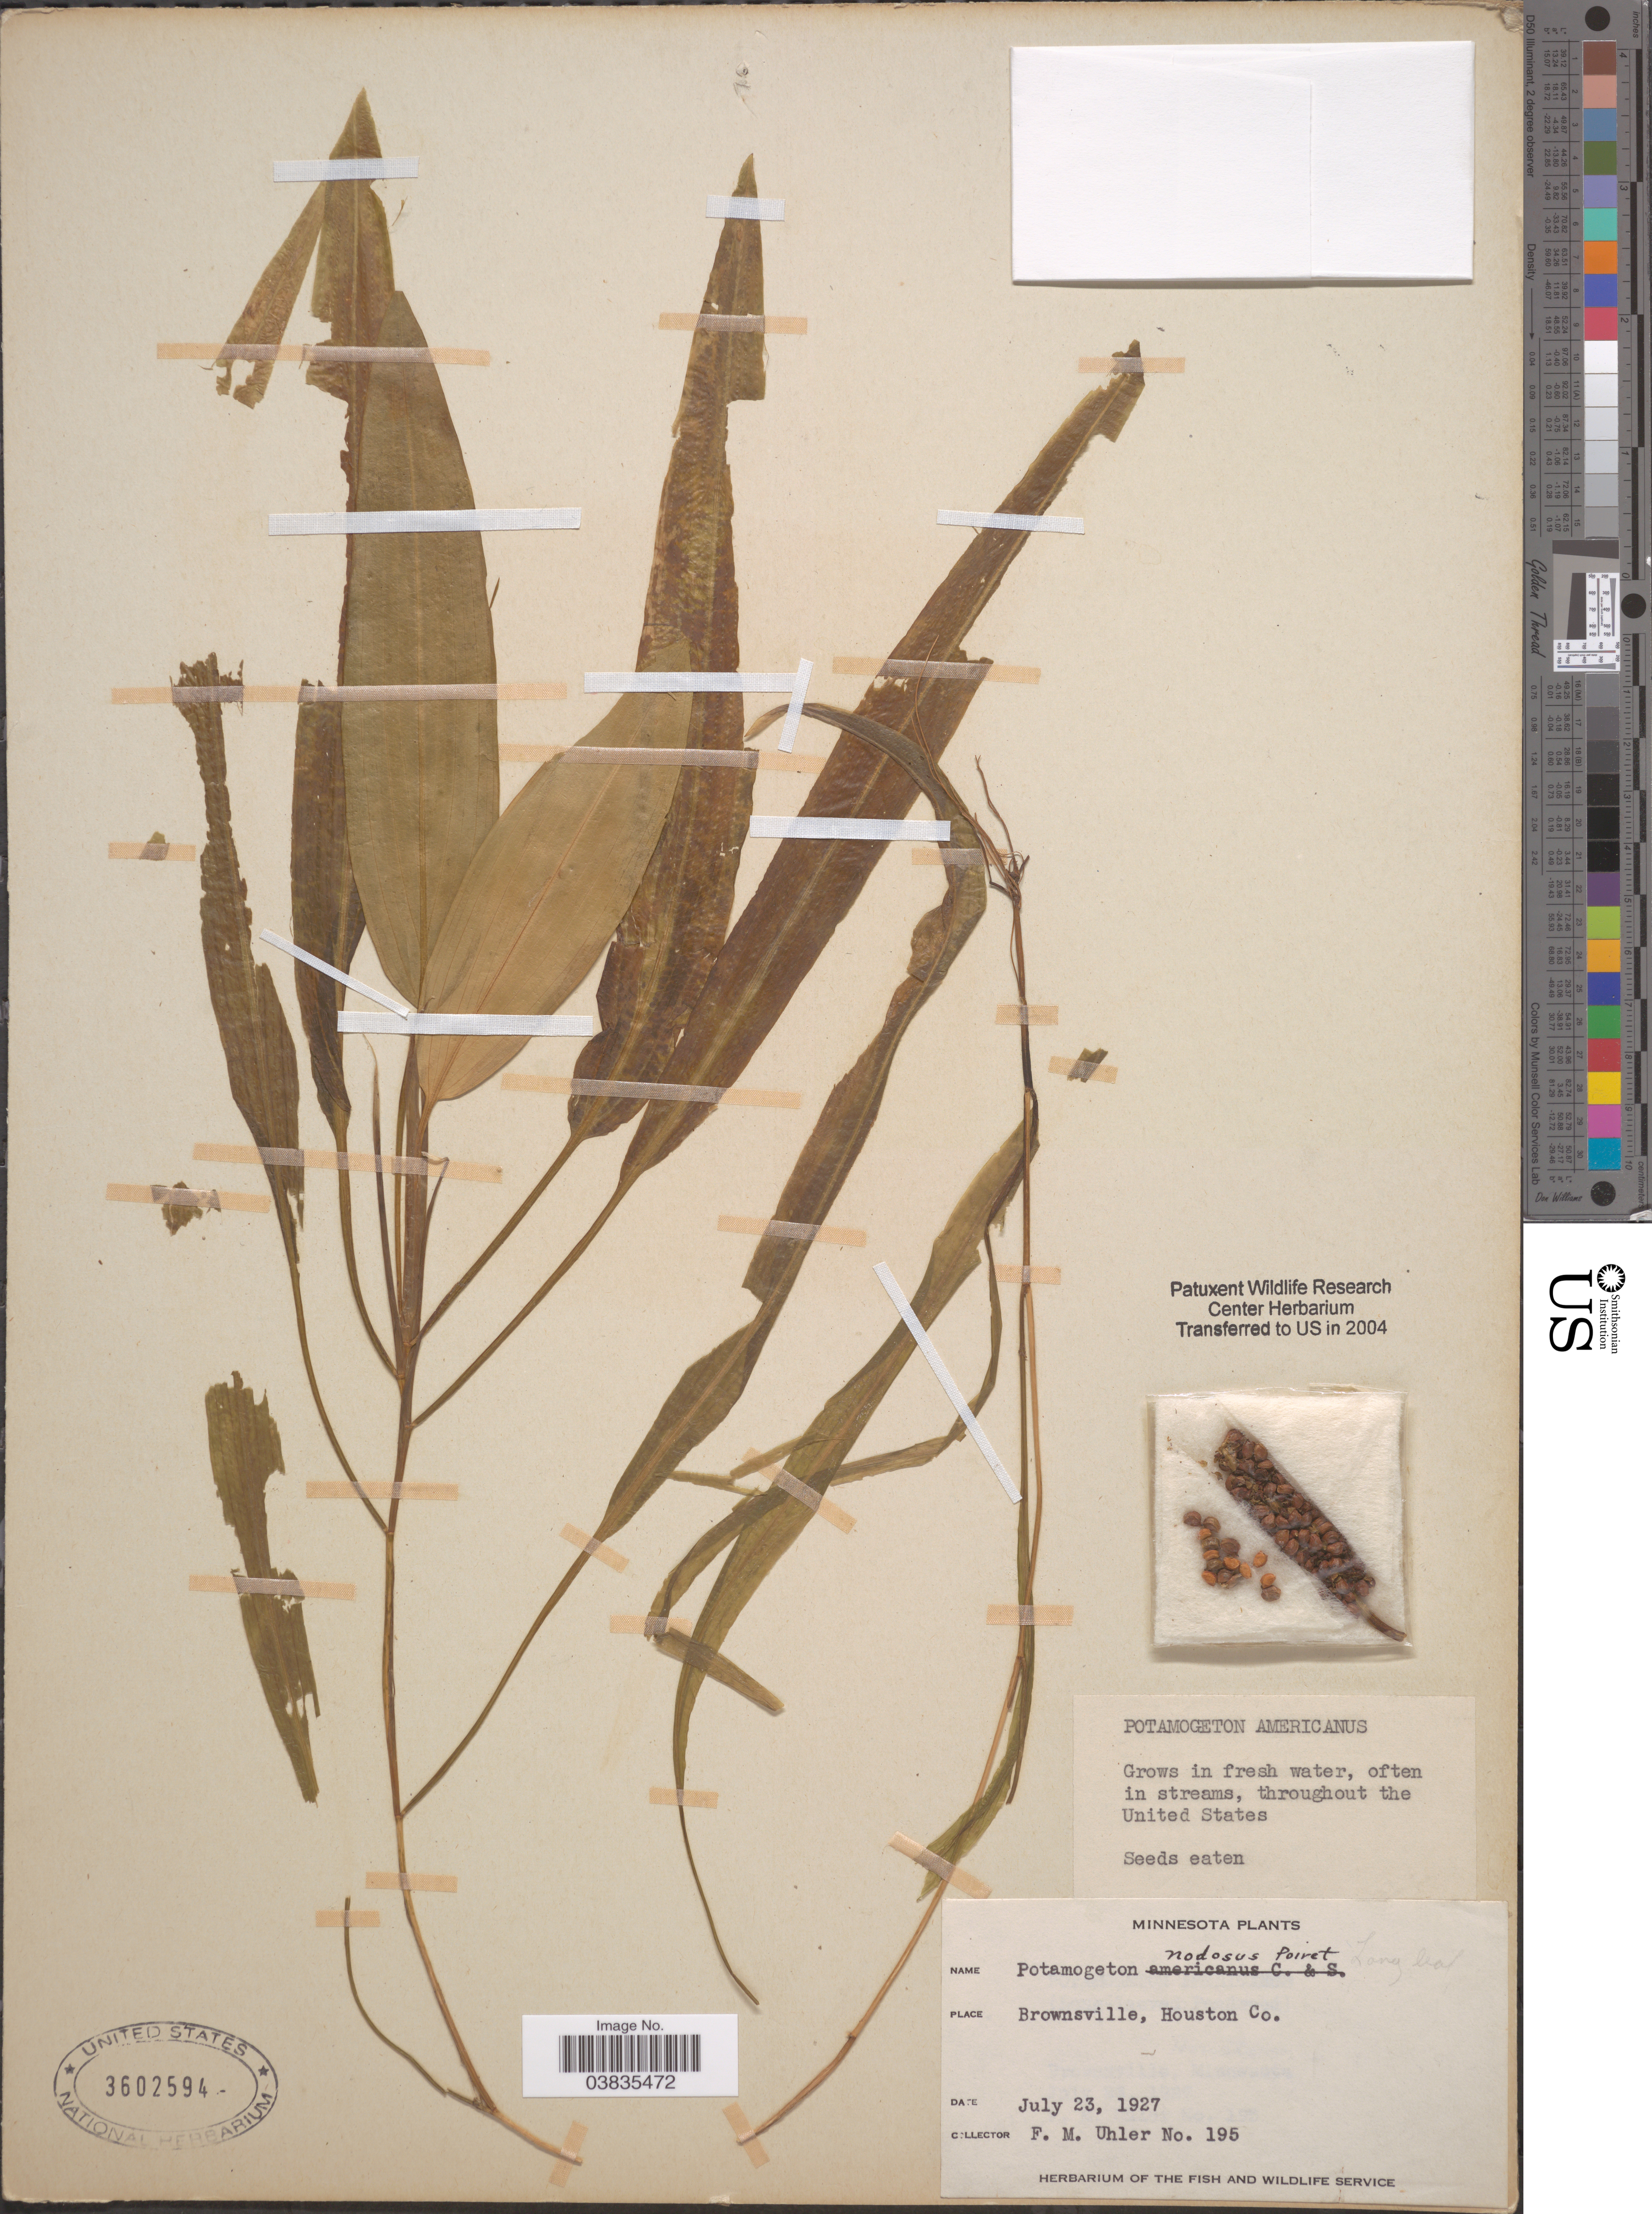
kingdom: Plantae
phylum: Tracheophyta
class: Liliopsida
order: Alismatales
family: Potamogetonaceae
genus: Potamogeton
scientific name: Potamogeton nodosus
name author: Poir.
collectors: F. M. Uhler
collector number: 195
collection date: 1927-07-23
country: United States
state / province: Minnesota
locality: Brownsville, Houston Co.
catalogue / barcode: US 3602594